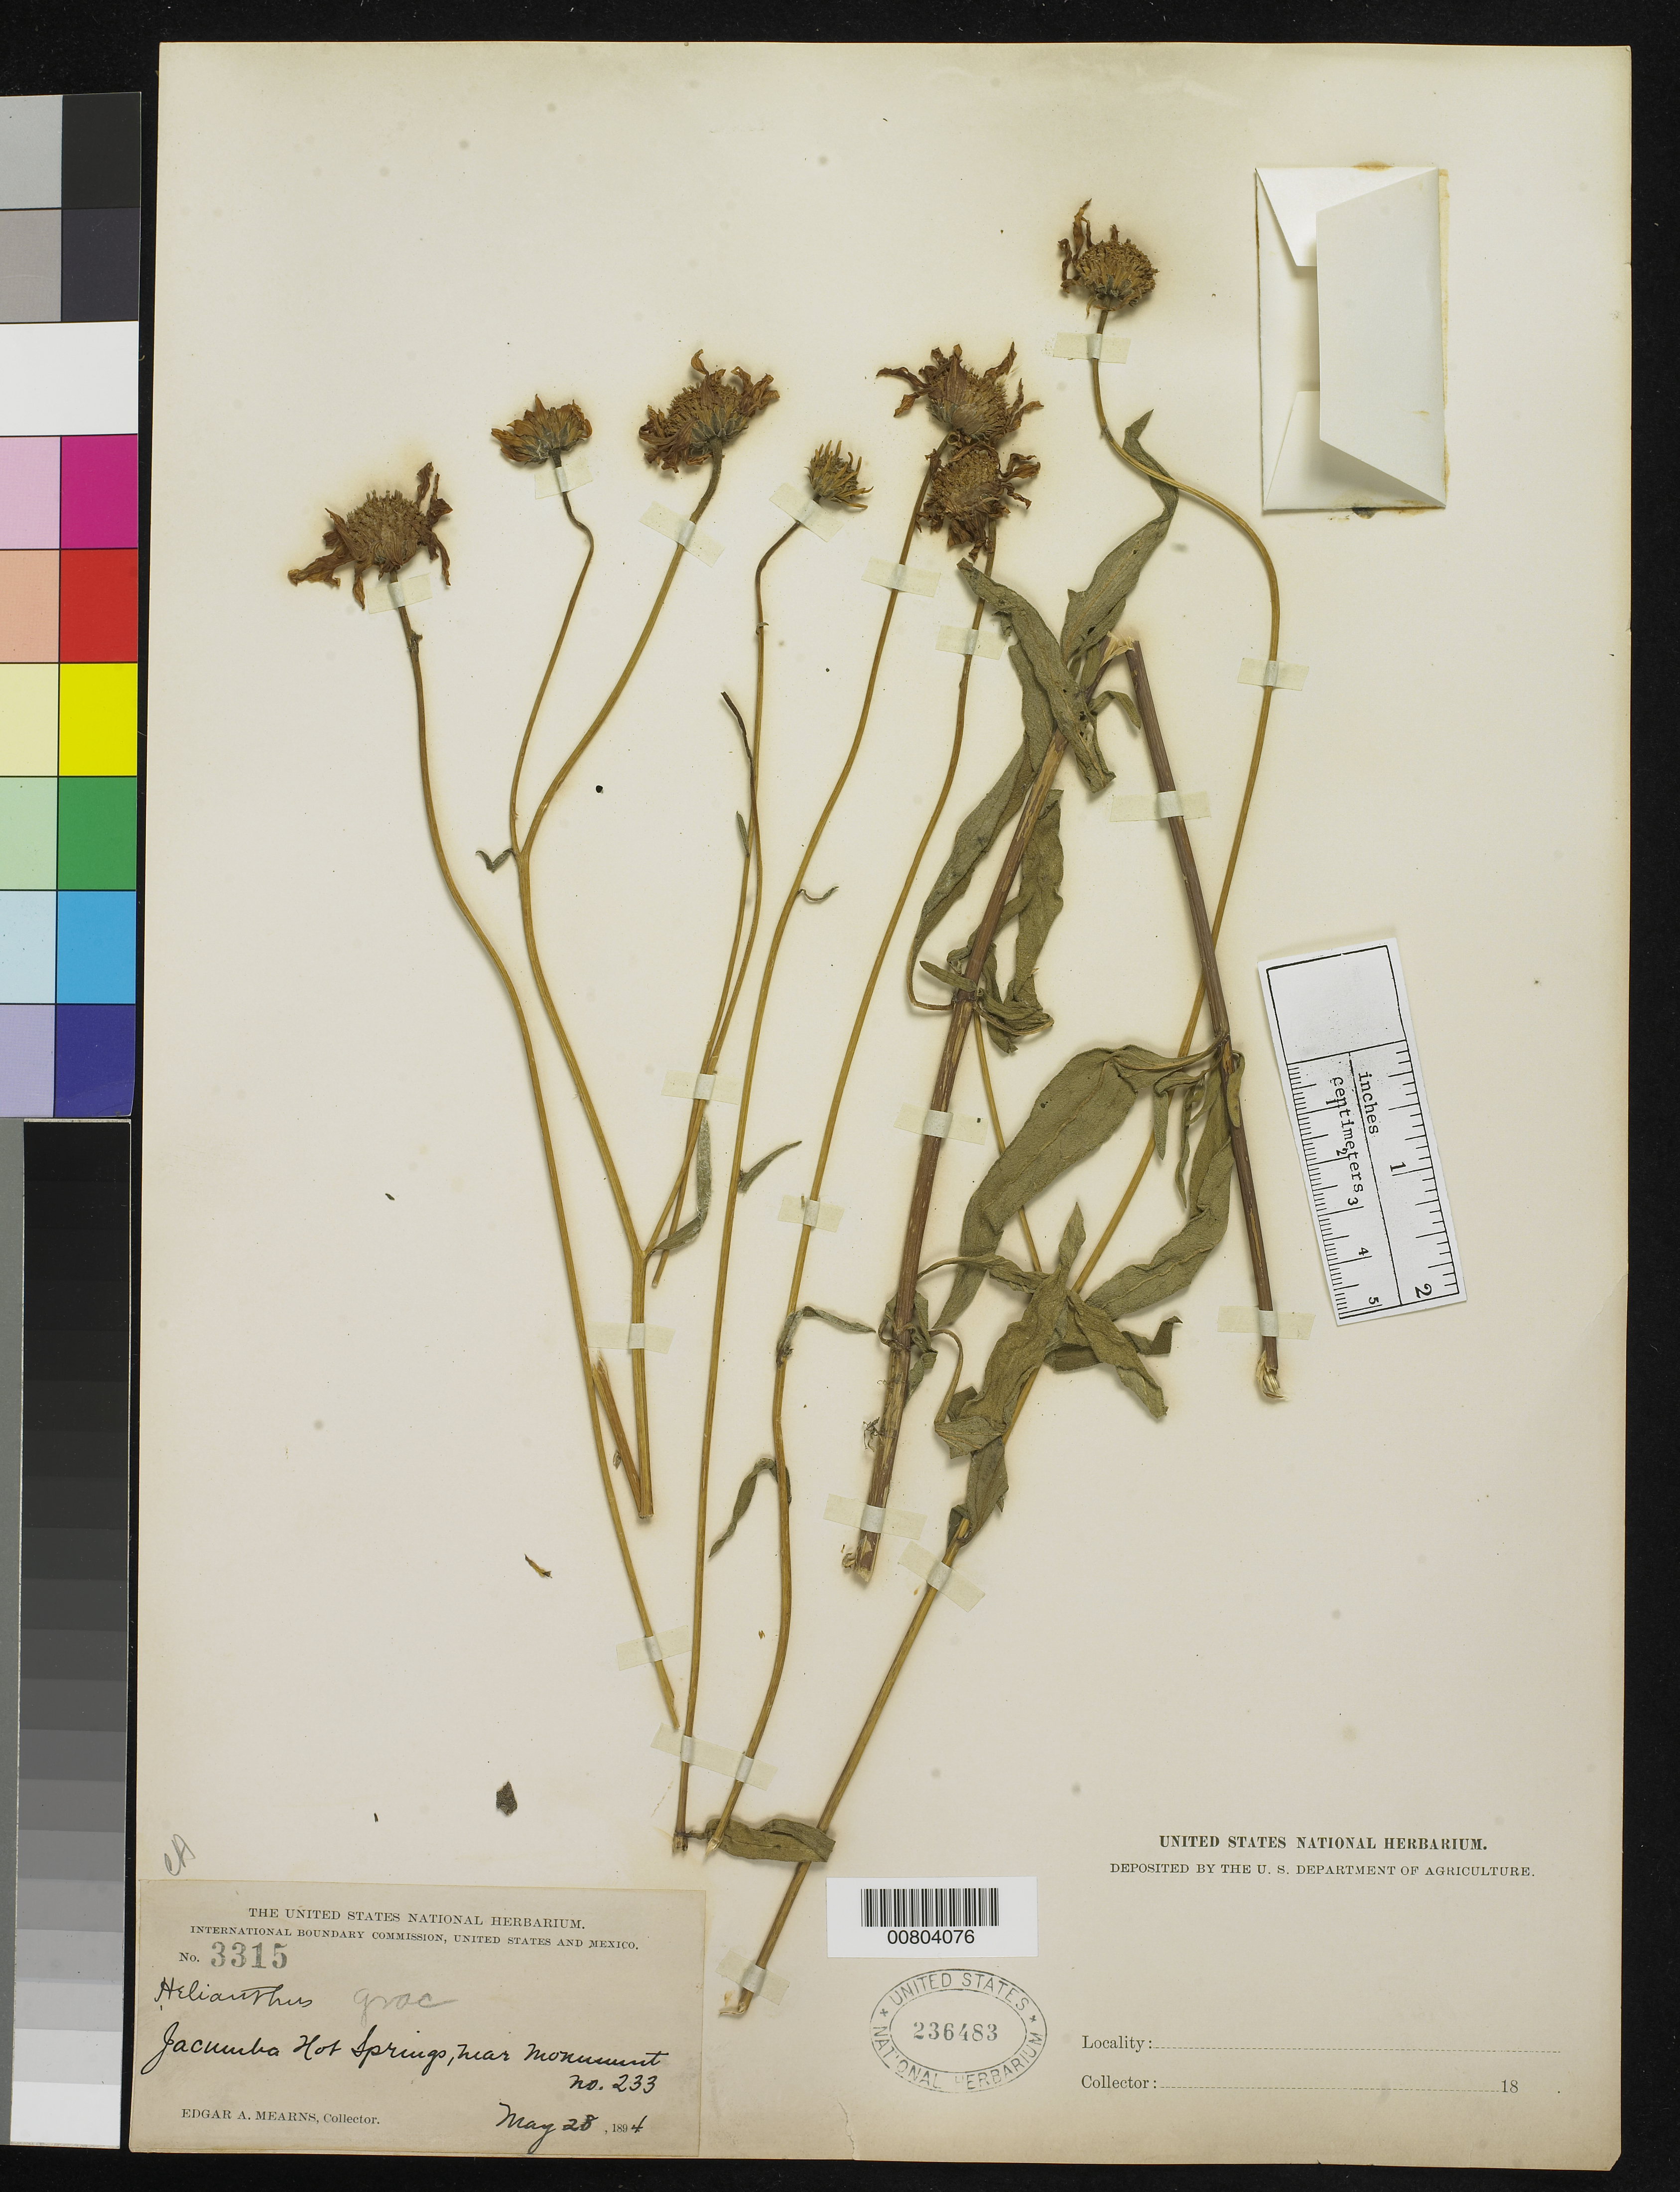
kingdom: Plantae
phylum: Tracheophyta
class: Magnoliopsida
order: Asterales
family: Asteraceae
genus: Helianthus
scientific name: Helianthus gracilentus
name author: A. Gray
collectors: E. A. Mearns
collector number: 3315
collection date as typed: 28 May 1894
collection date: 1894-05-28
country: United States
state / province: California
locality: Jacumba Hot Springs, near monument no. 233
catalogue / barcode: US 236483